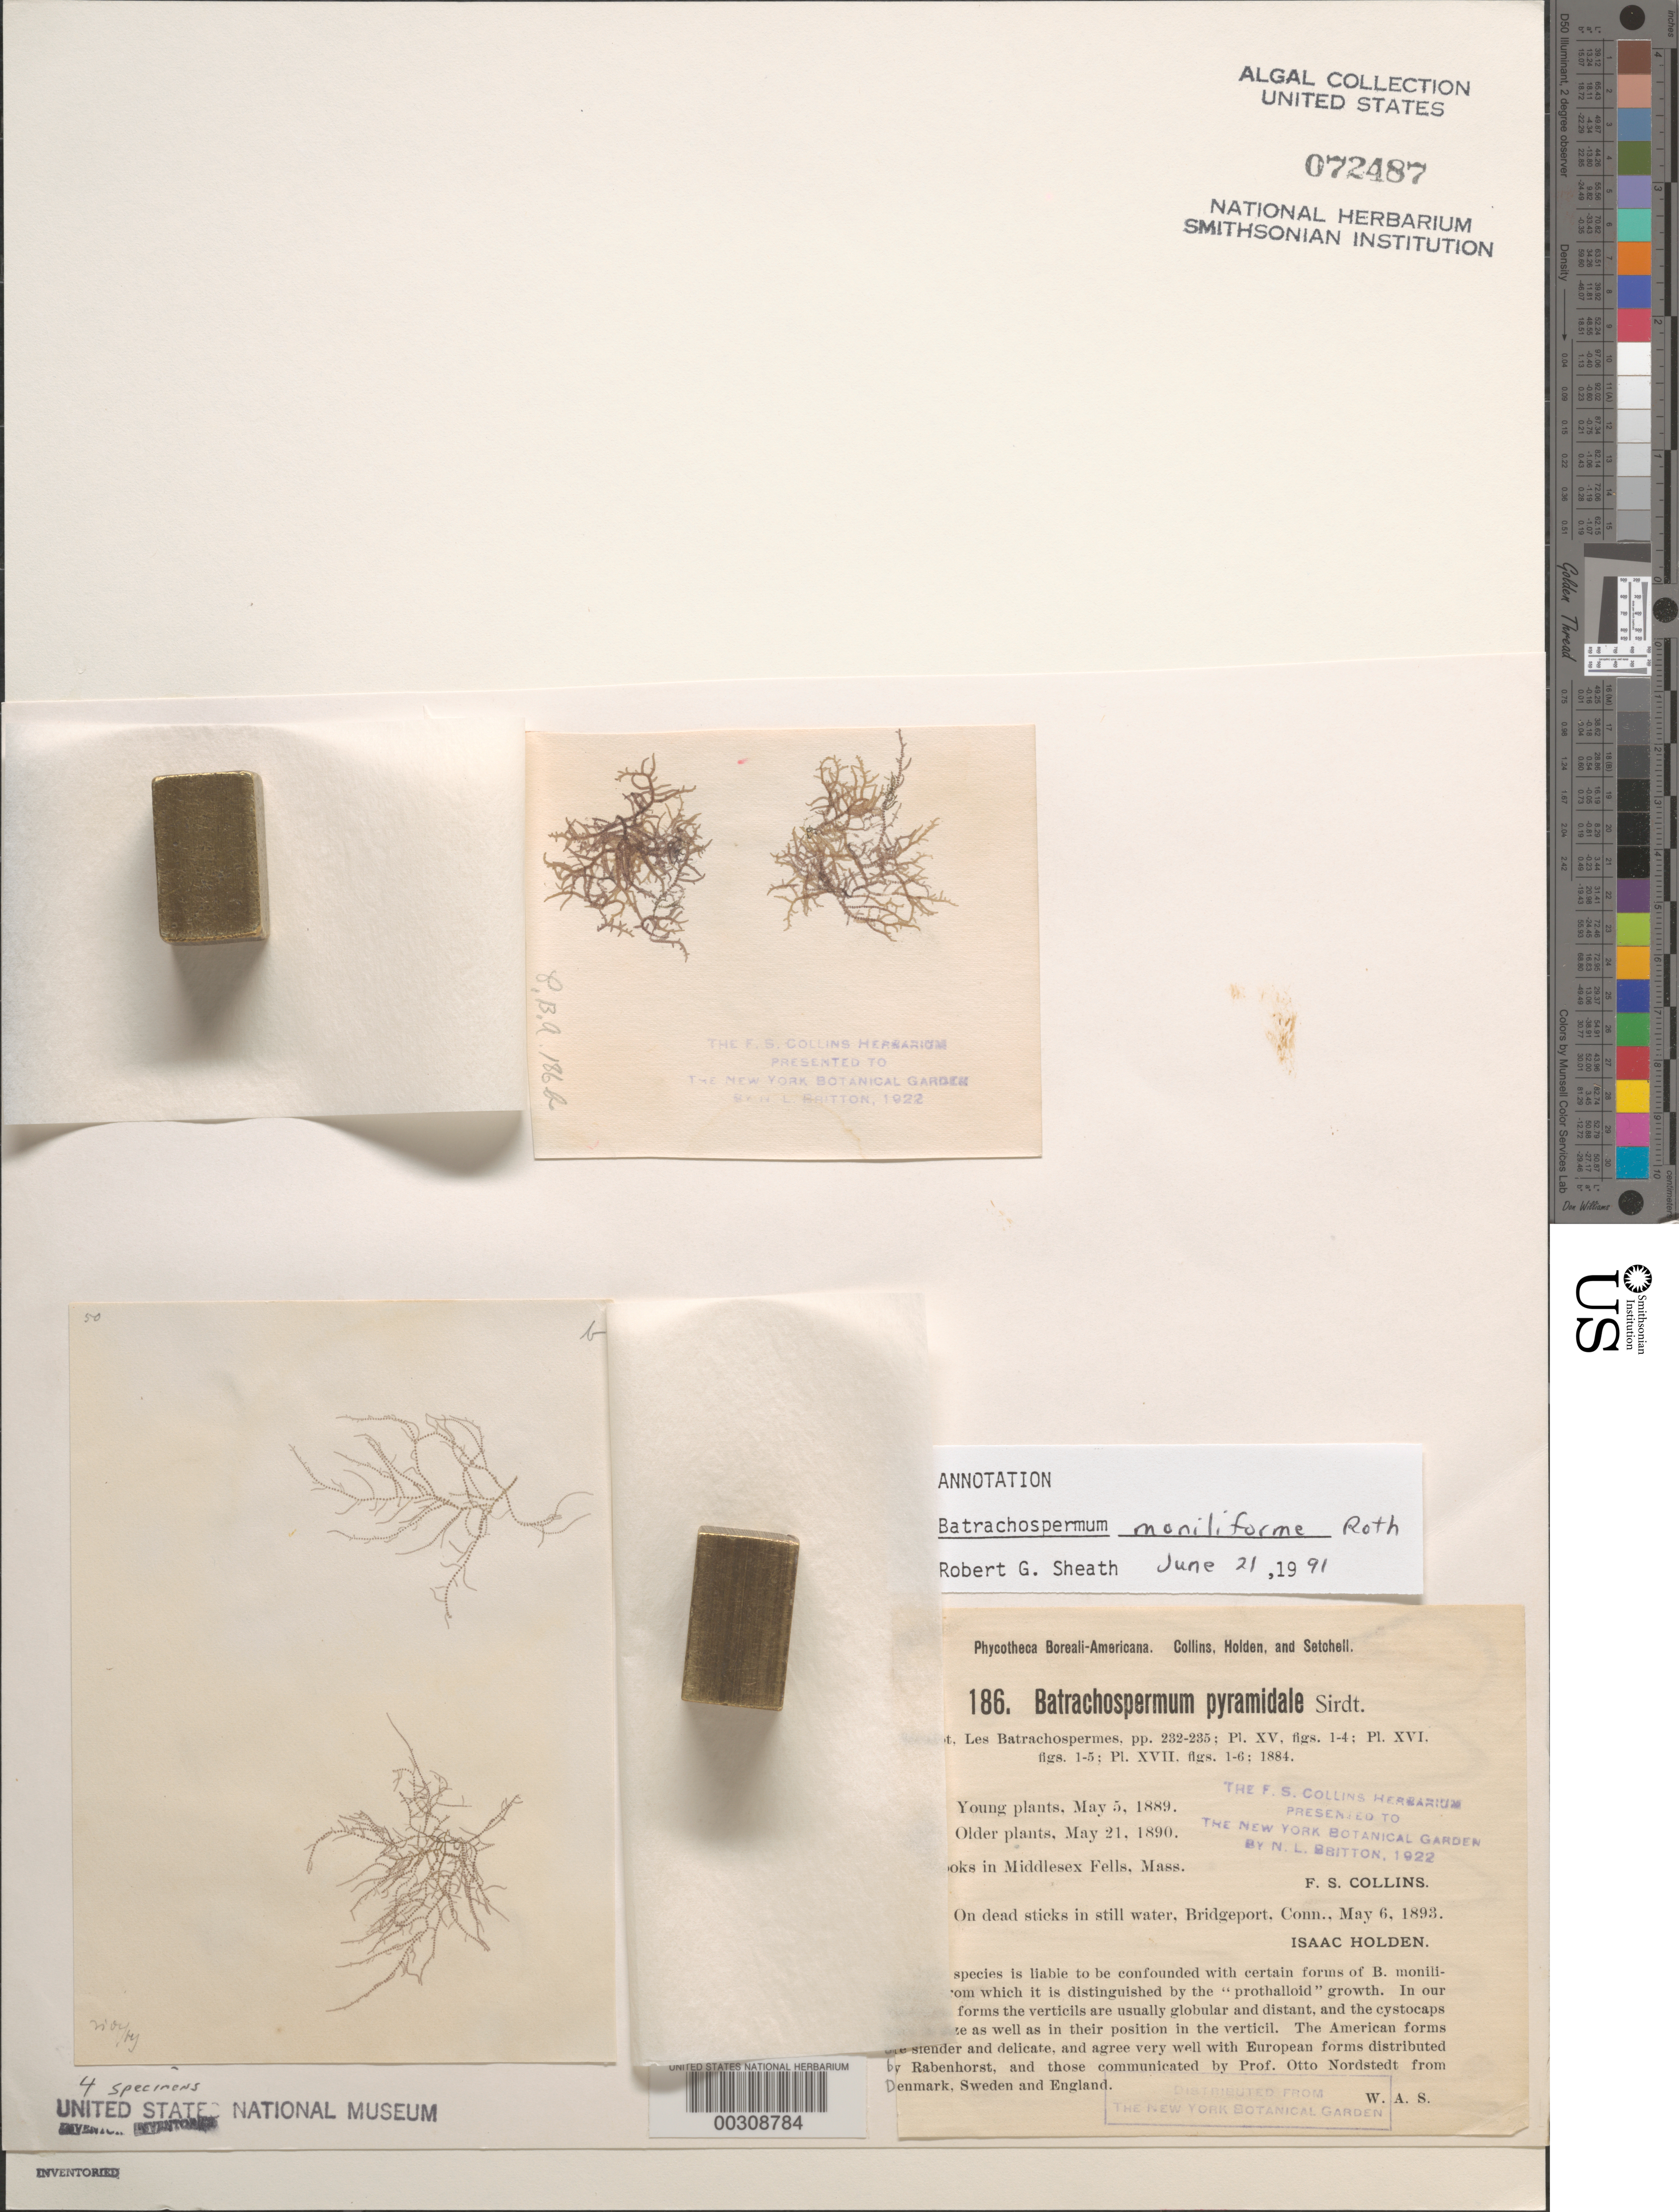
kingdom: Plantae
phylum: Rhodophyta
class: Florideophyceae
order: Batrachospermales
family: Batrachospermaceae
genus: Batrachospermum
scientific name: Batrachospermum gelatinosum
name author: (L.) DC.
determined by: Algae name updating Project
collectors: F. Collins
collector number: PB-A 186b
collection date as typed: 21 May 1890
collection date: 1890-05-21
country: United States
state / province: Massachusetts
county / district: Middlesex County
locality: Middlesex Fells Brooks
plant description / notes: Collins, Holden & Setchell, Phycotheca Boreali-Americana, as Batrachospermum pyramidale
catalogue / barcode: US 72487